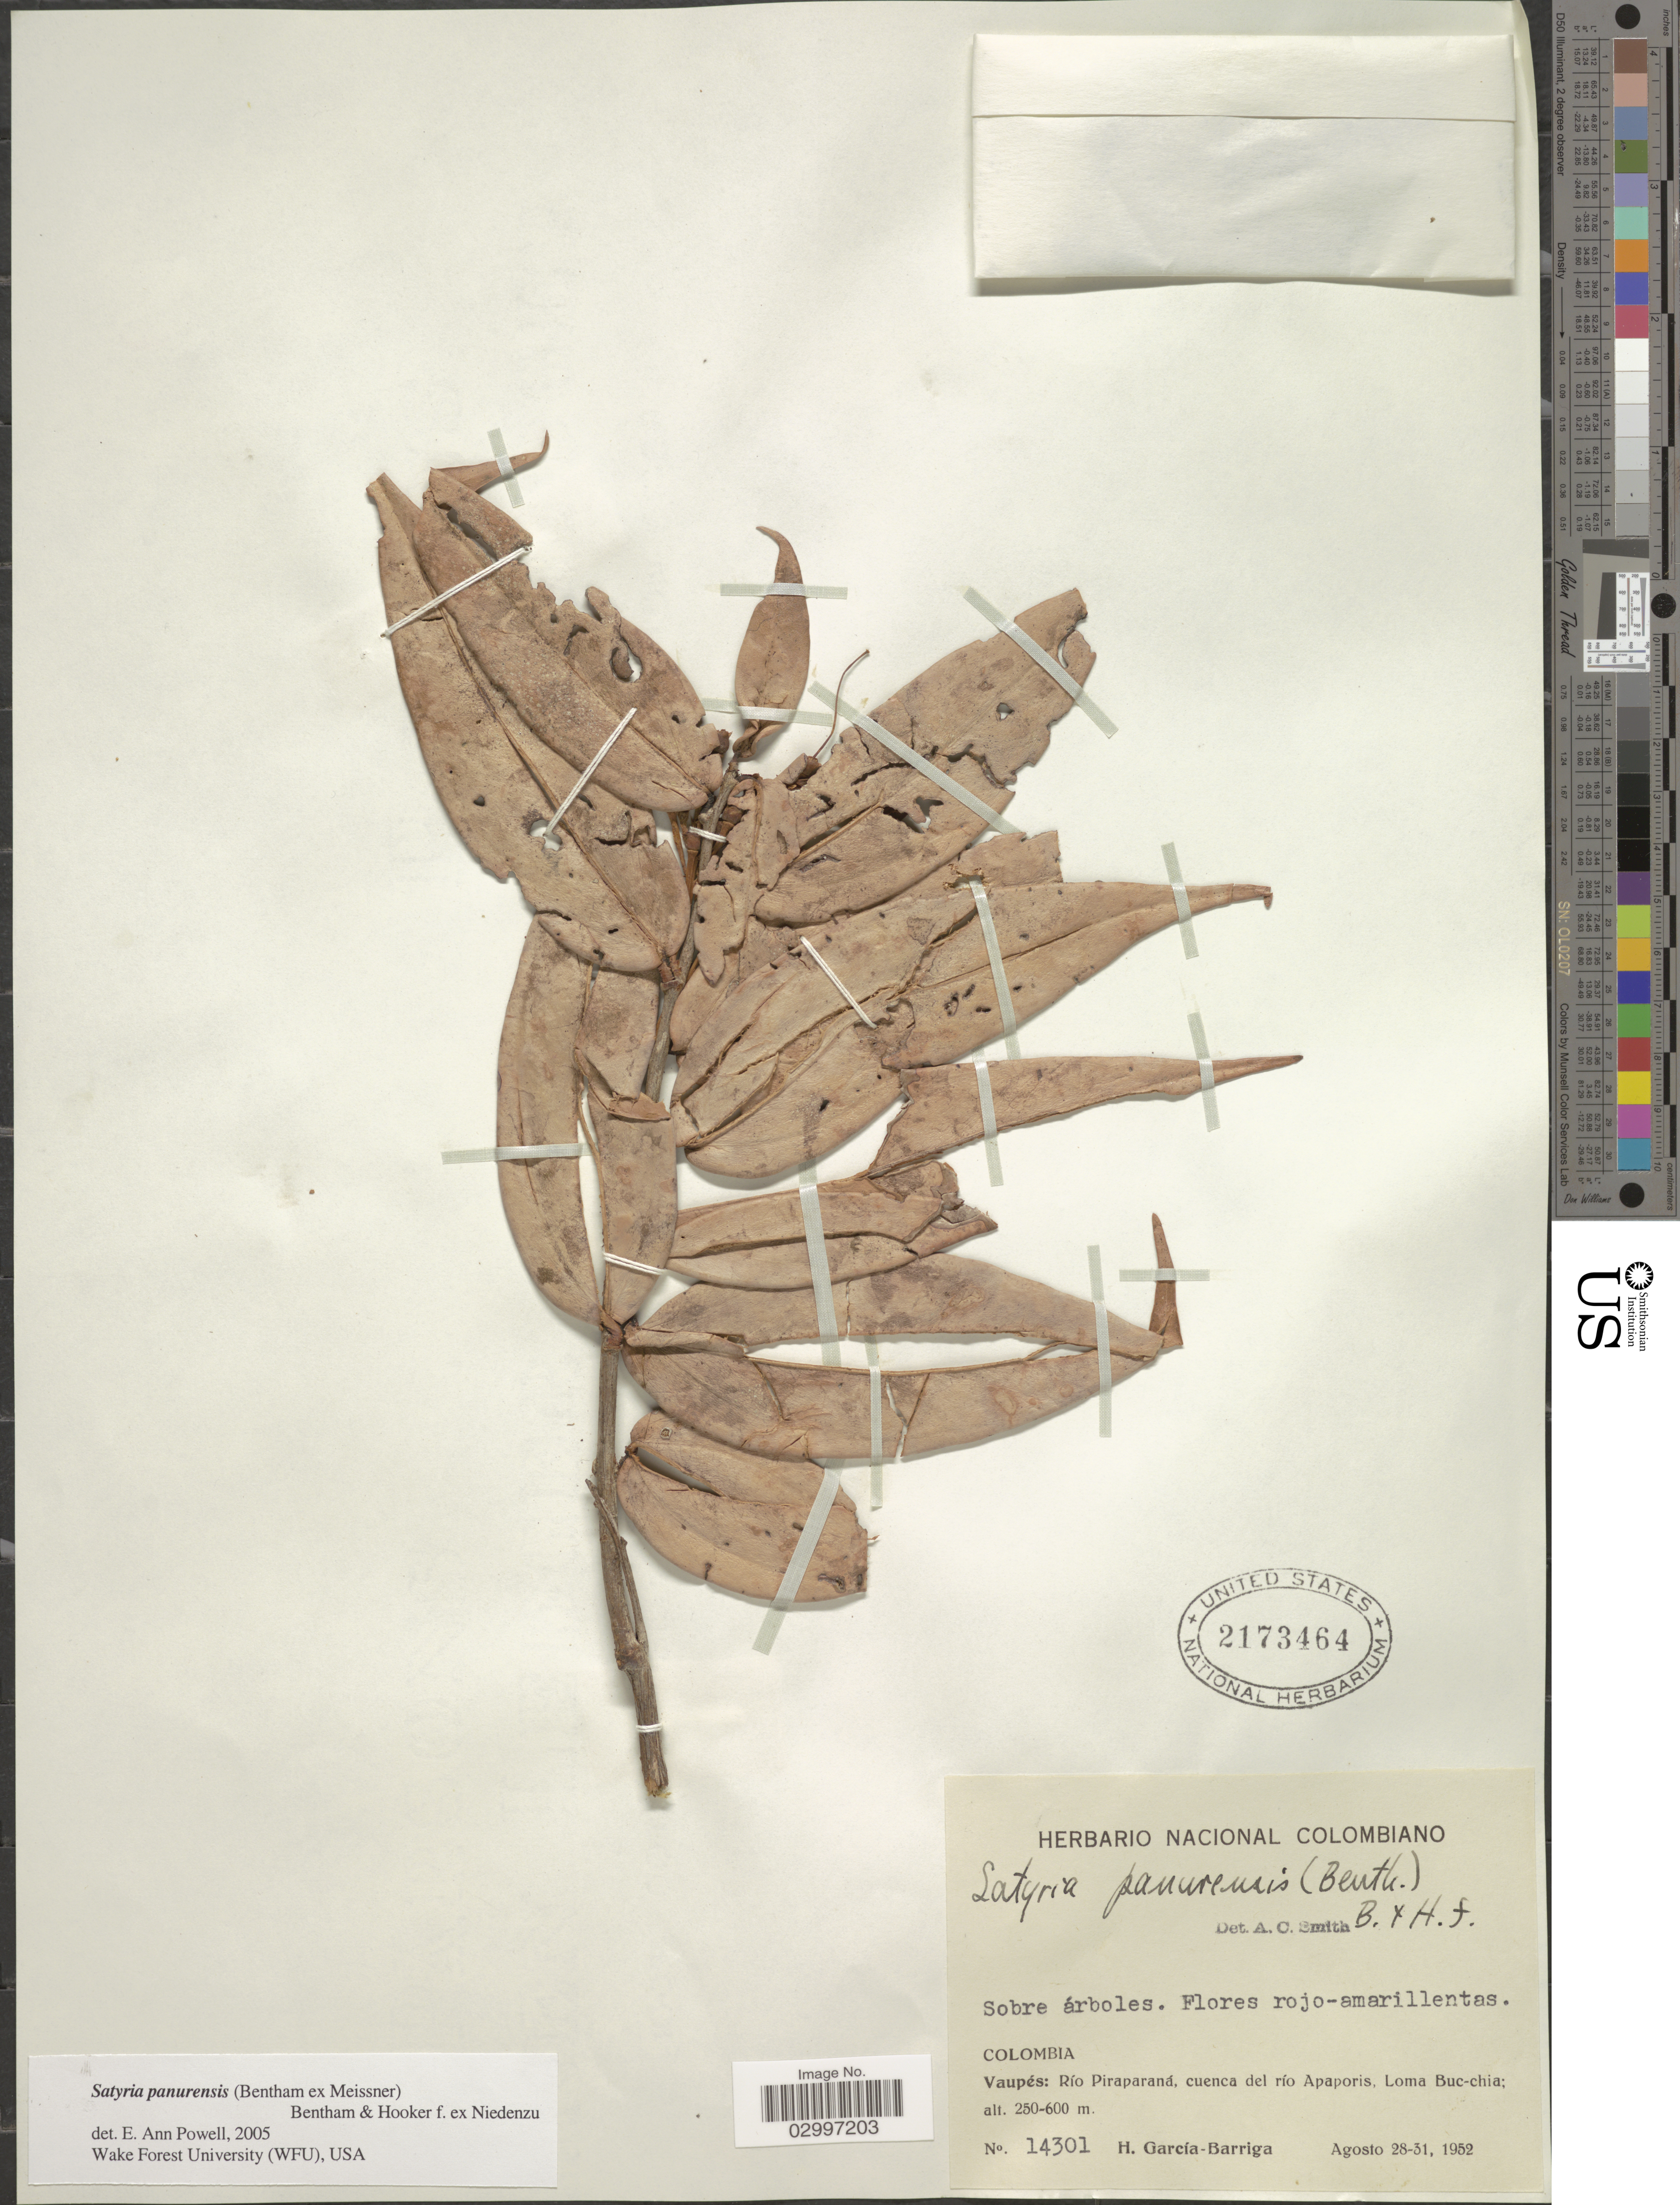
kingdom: Plantae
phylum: Tracheophyta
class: Magnoliopsida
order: Ericales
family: Ericaceae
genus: Satyria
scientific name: Satyria panurensis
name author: (Benth. ex Meisn.) Benth. & Hook. f. ex Nied.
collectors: H. García Barriga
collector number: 14301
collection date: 1952-08-28/1952-08-31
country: Colombia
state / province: Vaupés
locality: Río Piraparaná, cuenca del río Apaporis, Loma Buc-chia.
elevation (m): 250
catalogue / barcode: US 2173464